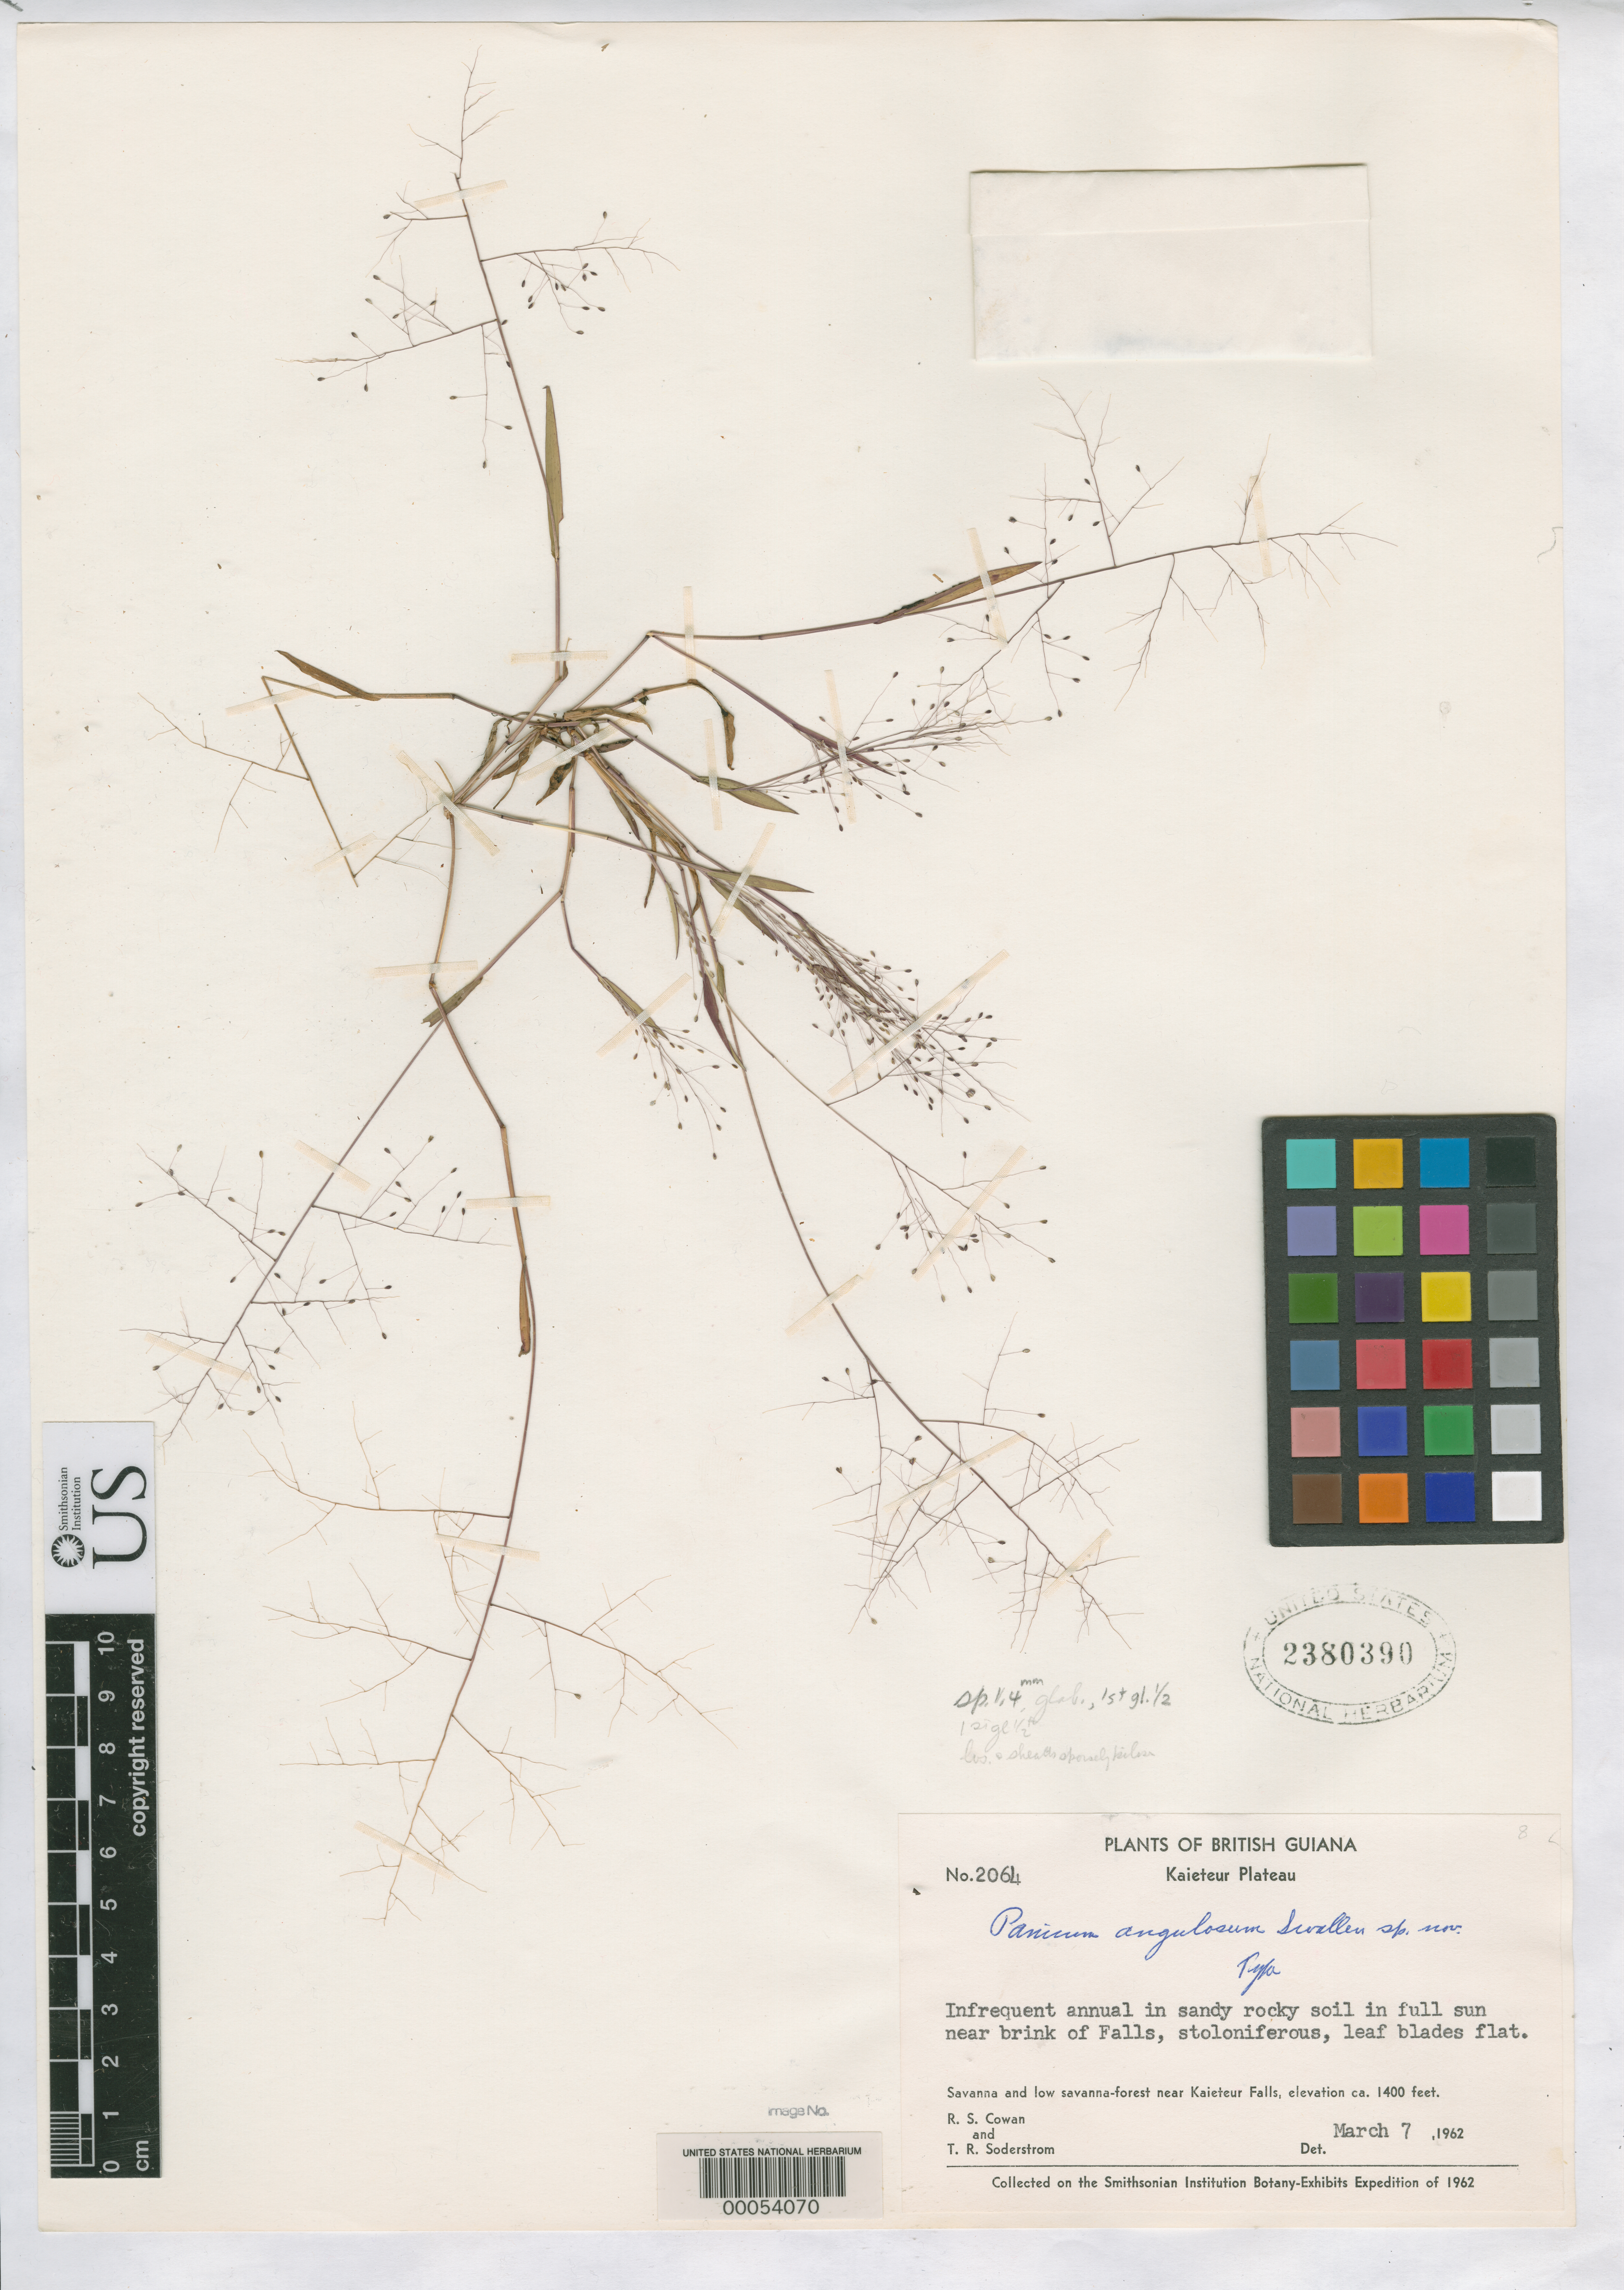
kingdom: Plantae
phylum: Tracheophyta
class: Liliopsida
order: Poales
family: Poaceae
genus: Panicum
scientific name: Panicum angulosum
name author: Swallen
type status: Holotype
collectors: R. S. Cowan & T. R. Soderstrom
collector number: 2064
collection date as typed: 07 Mar 1962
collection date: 1962-03-07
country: Guyana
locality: Kaieteur Plateau near Kaieteur Falls; alt. 1400 ft.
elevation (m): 427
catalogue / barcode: US 2380390